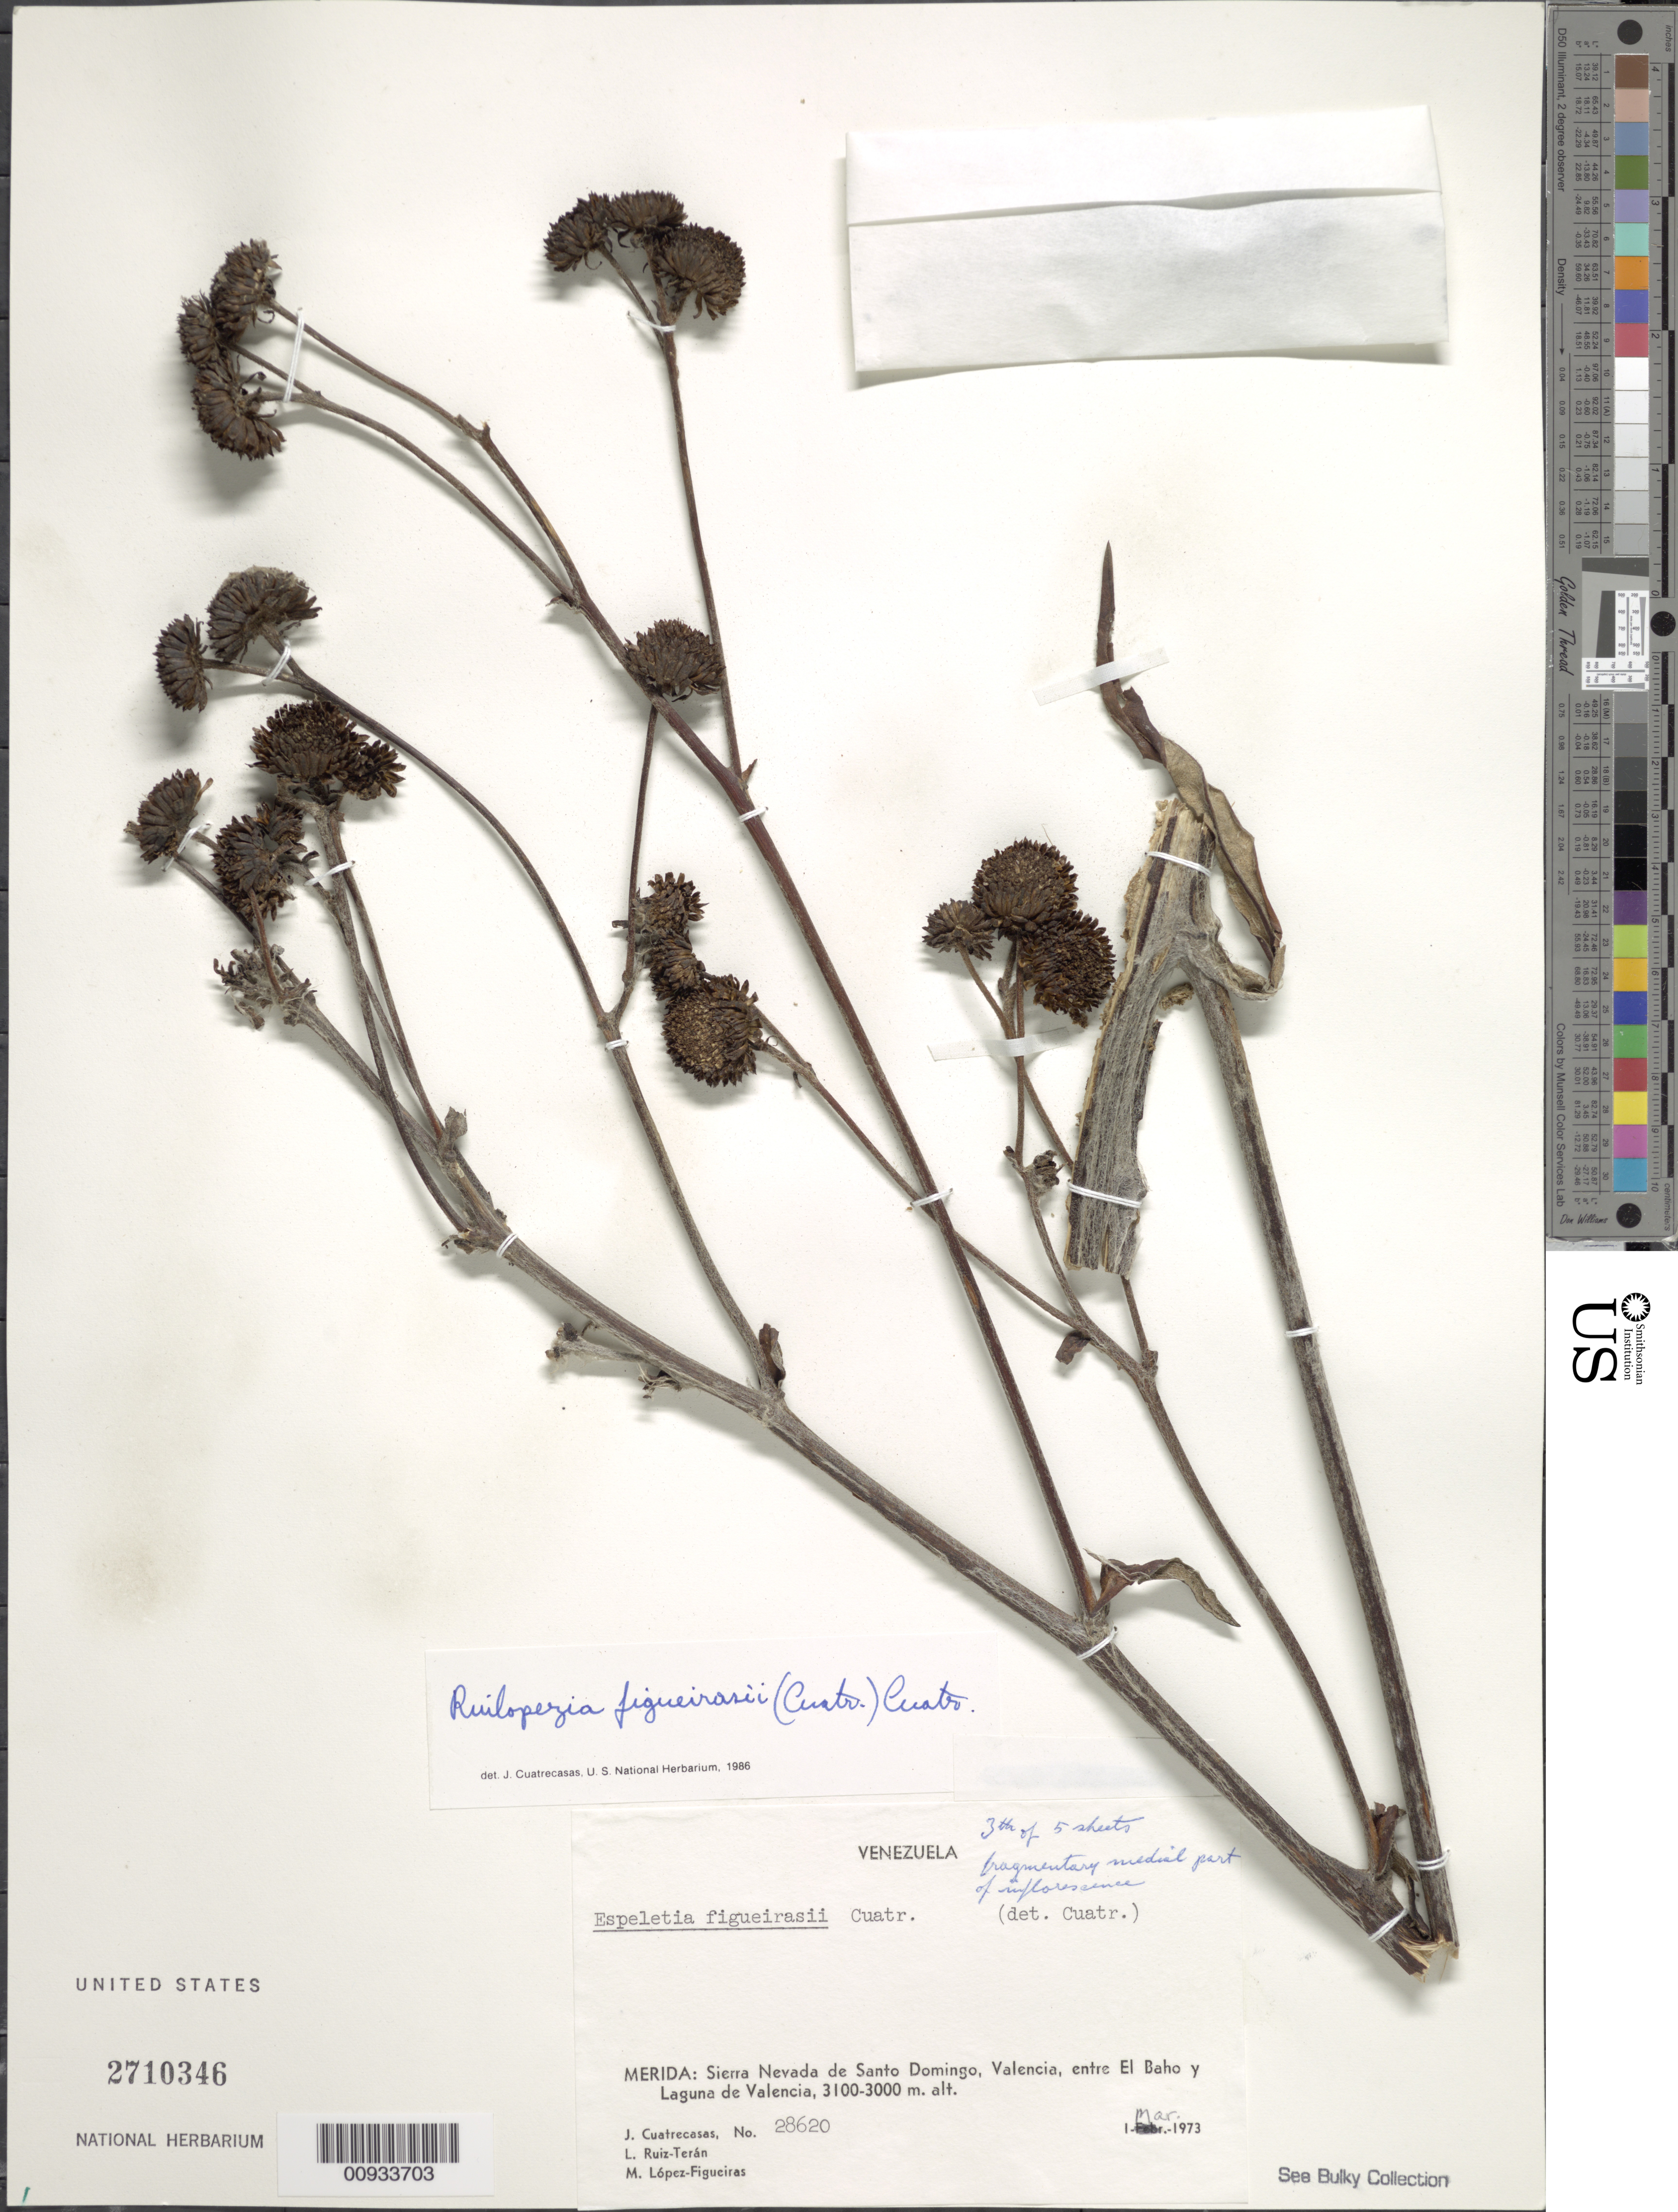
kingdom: Plantae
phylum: Tracheophyta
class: Magnoliopsida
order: Asterales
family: Asteraceae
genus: Ruilopezia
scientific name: Ruilopezia figueirasii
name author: (Cuatrec.) Cuatrec.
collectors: J. Cuatrecasas, L. E. Ruíz-Terán & M. López Figueiras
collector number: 28620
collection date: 1973-03-01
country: Venezuela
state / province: Mérida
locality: Sierra Nevada de Santo Domingo, Valencia, entre El Baho y Laguna de Valencia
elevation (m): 3000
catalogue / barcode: US 2710346